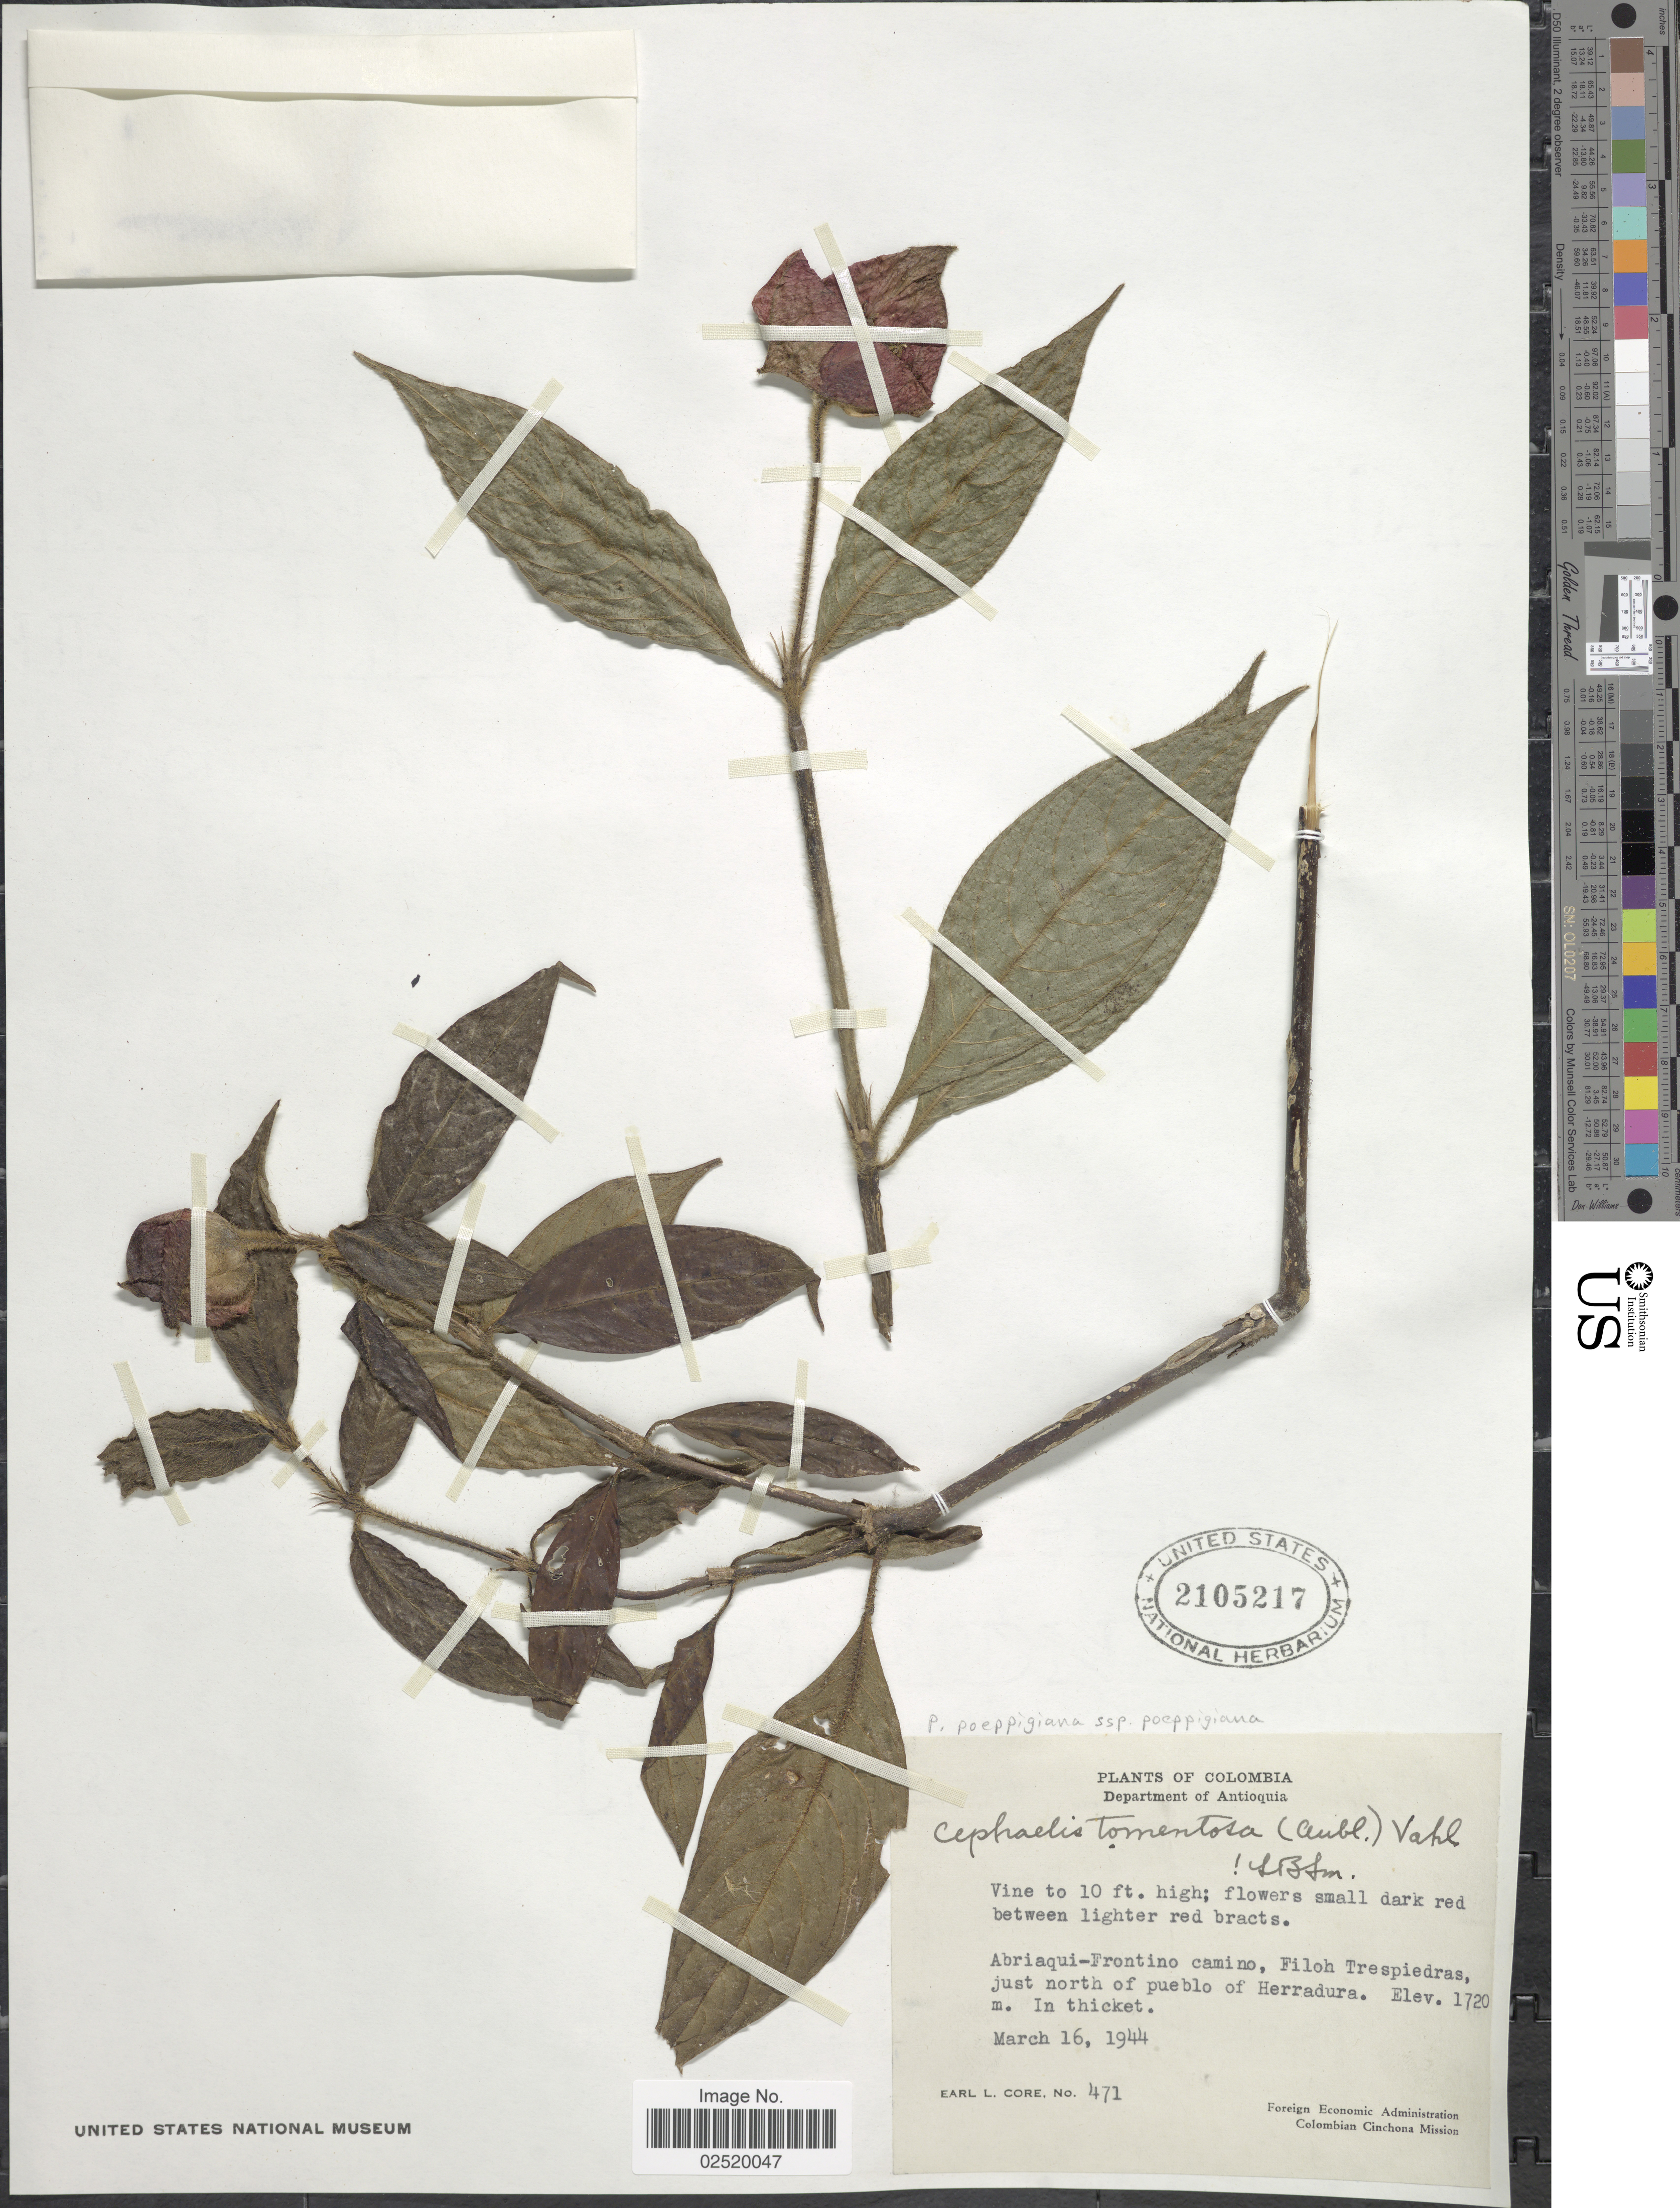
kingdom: Plantae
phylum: Tracheophyta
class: Magnoliopsida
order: Gentianales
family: Rubiaceae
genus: Psychotria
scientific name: Psychotria poeppigiana subsp. poeppigiana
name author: Müll. Arg.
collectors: E. L. Core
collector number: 471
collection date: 1944-03-16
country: Colombia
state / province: Antioquia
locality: Department of Antioquia, Abriaqui-Frontino camino, Filoh Trespiedras, just north of puebla of Herradura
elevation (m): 1720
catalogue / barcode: US 2105217